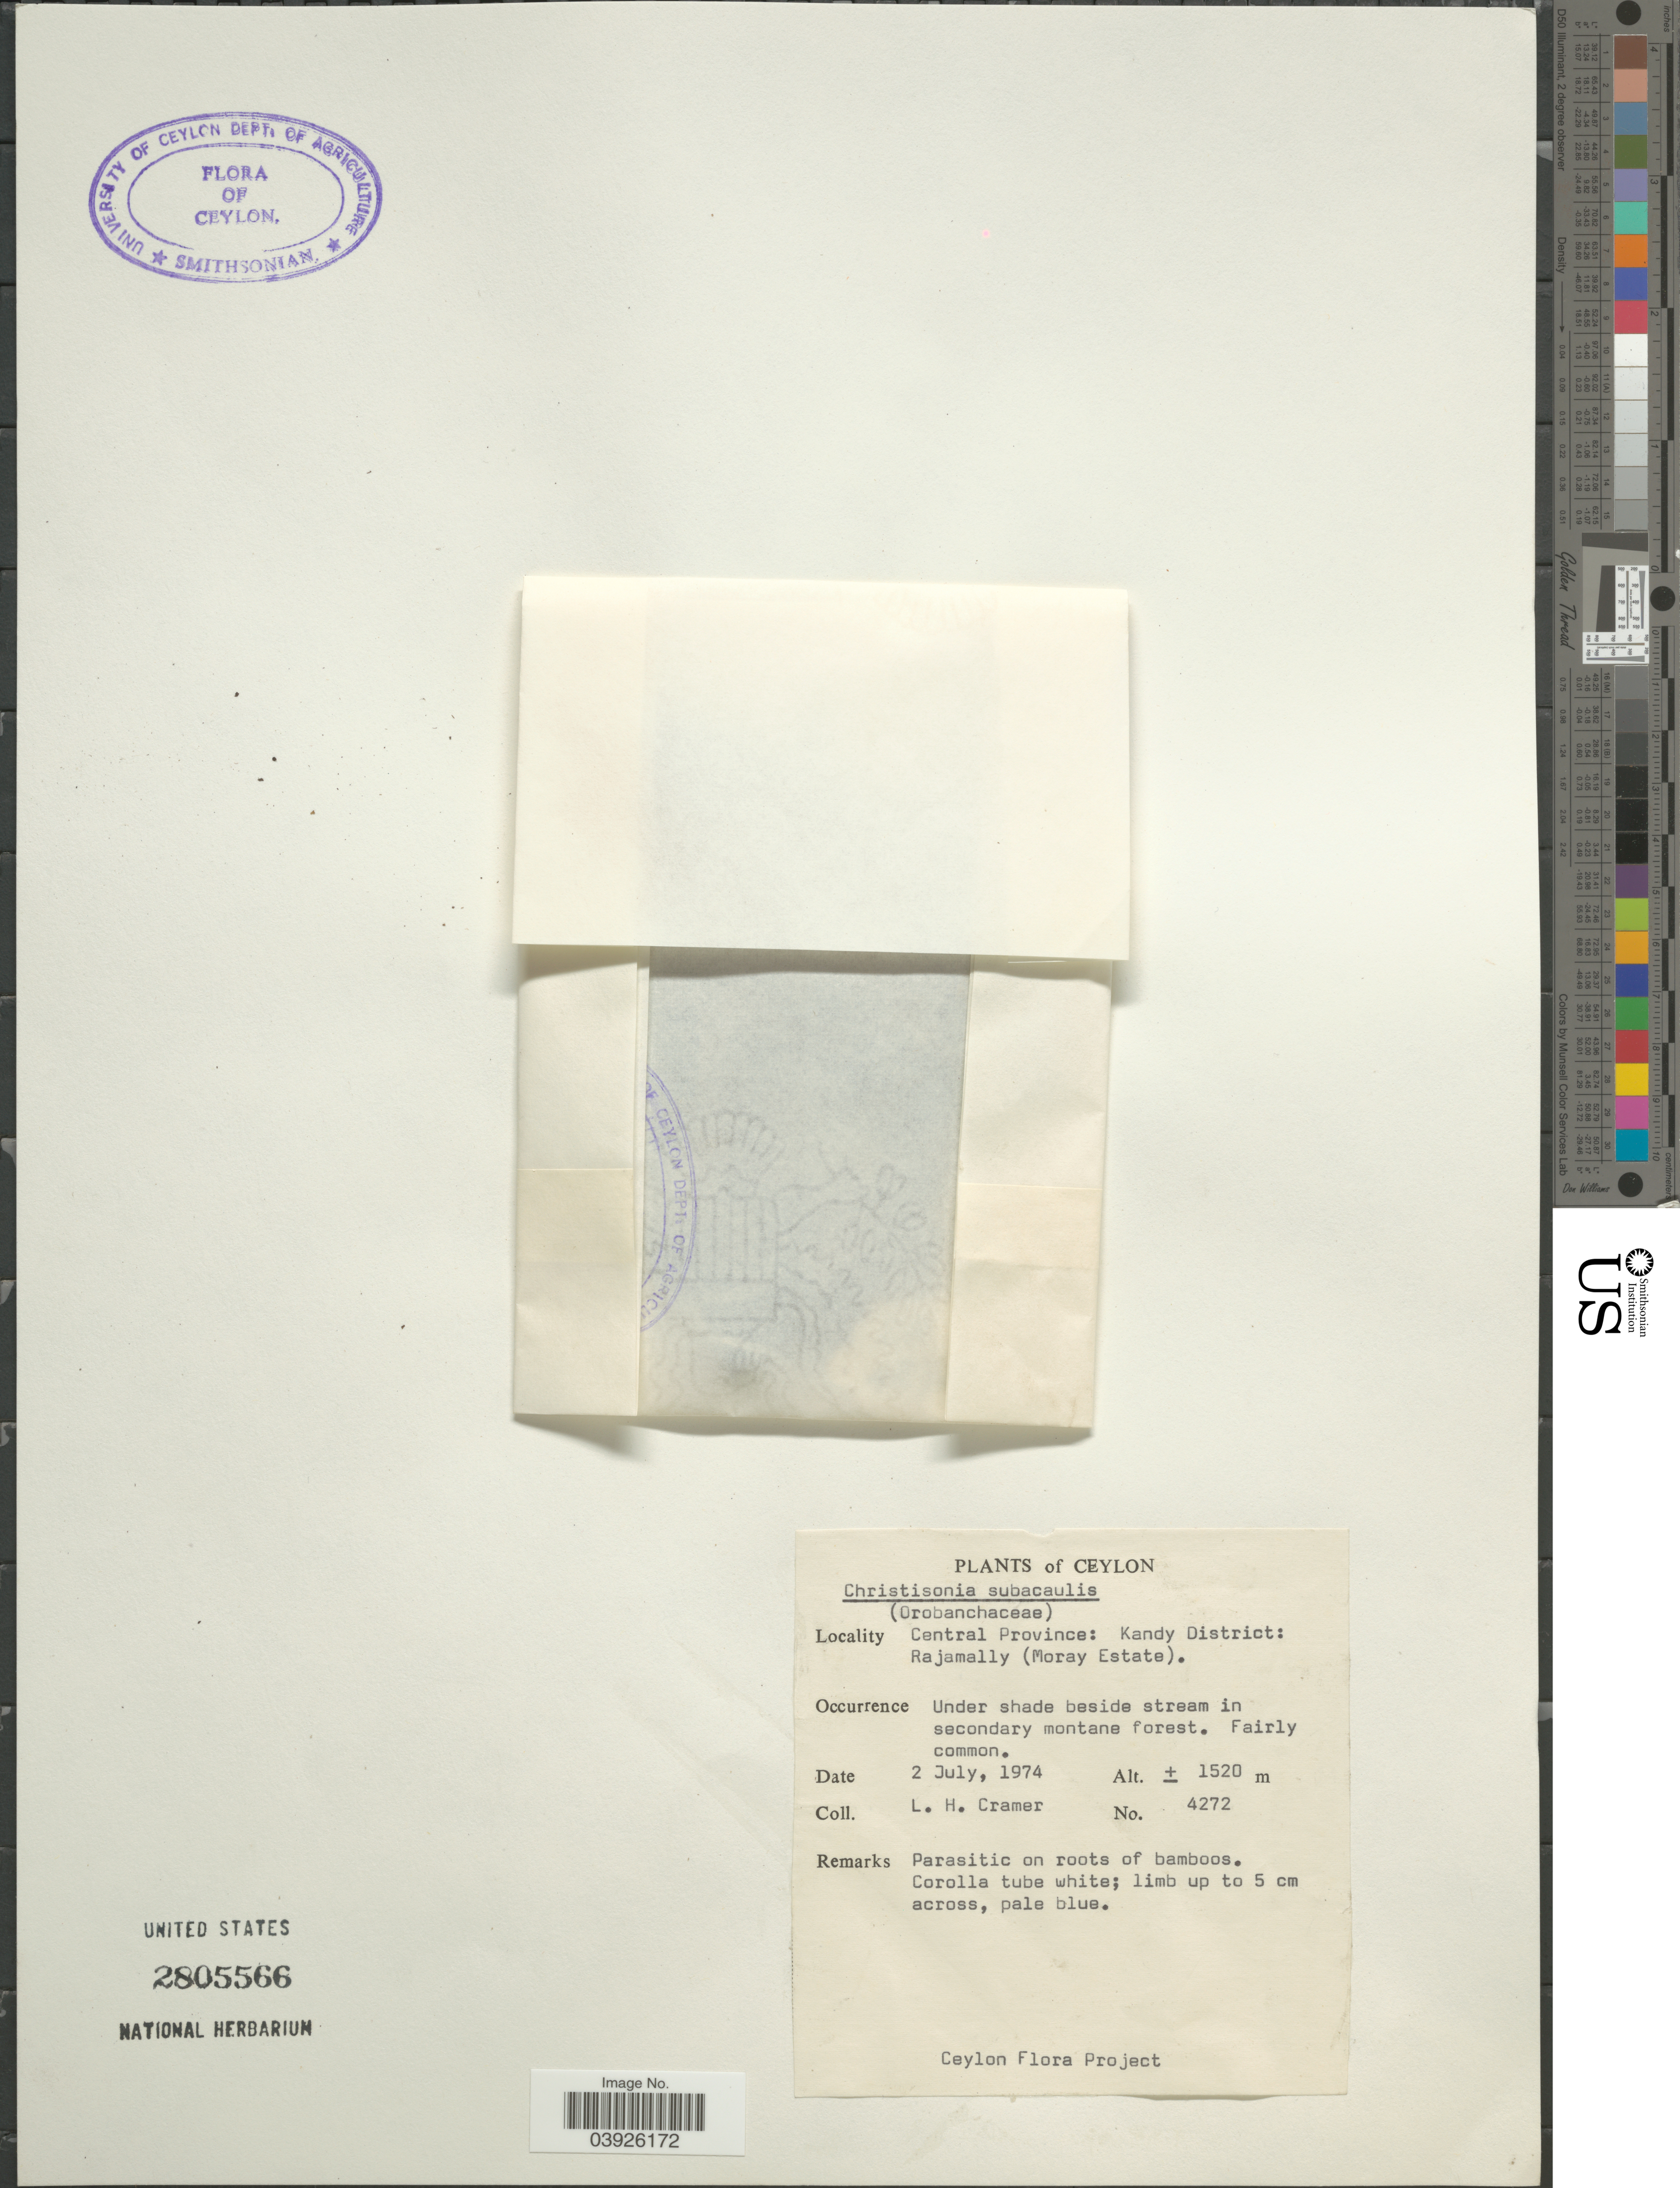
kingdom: Plantae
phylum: Tracheophyta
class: Magnoliopsida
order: Lamiales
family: Orobanchaceae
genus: Christisonia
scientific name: Christisonia subacaulis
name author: (Benth.) Gardner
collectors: L. H. Cramer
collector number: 4272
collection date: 1974-07-02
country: Sri Lanka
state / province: Central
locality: Ceylon. Kandy District: Rajamally (Moray Estate).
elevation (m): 1520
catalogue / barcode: US 2805566